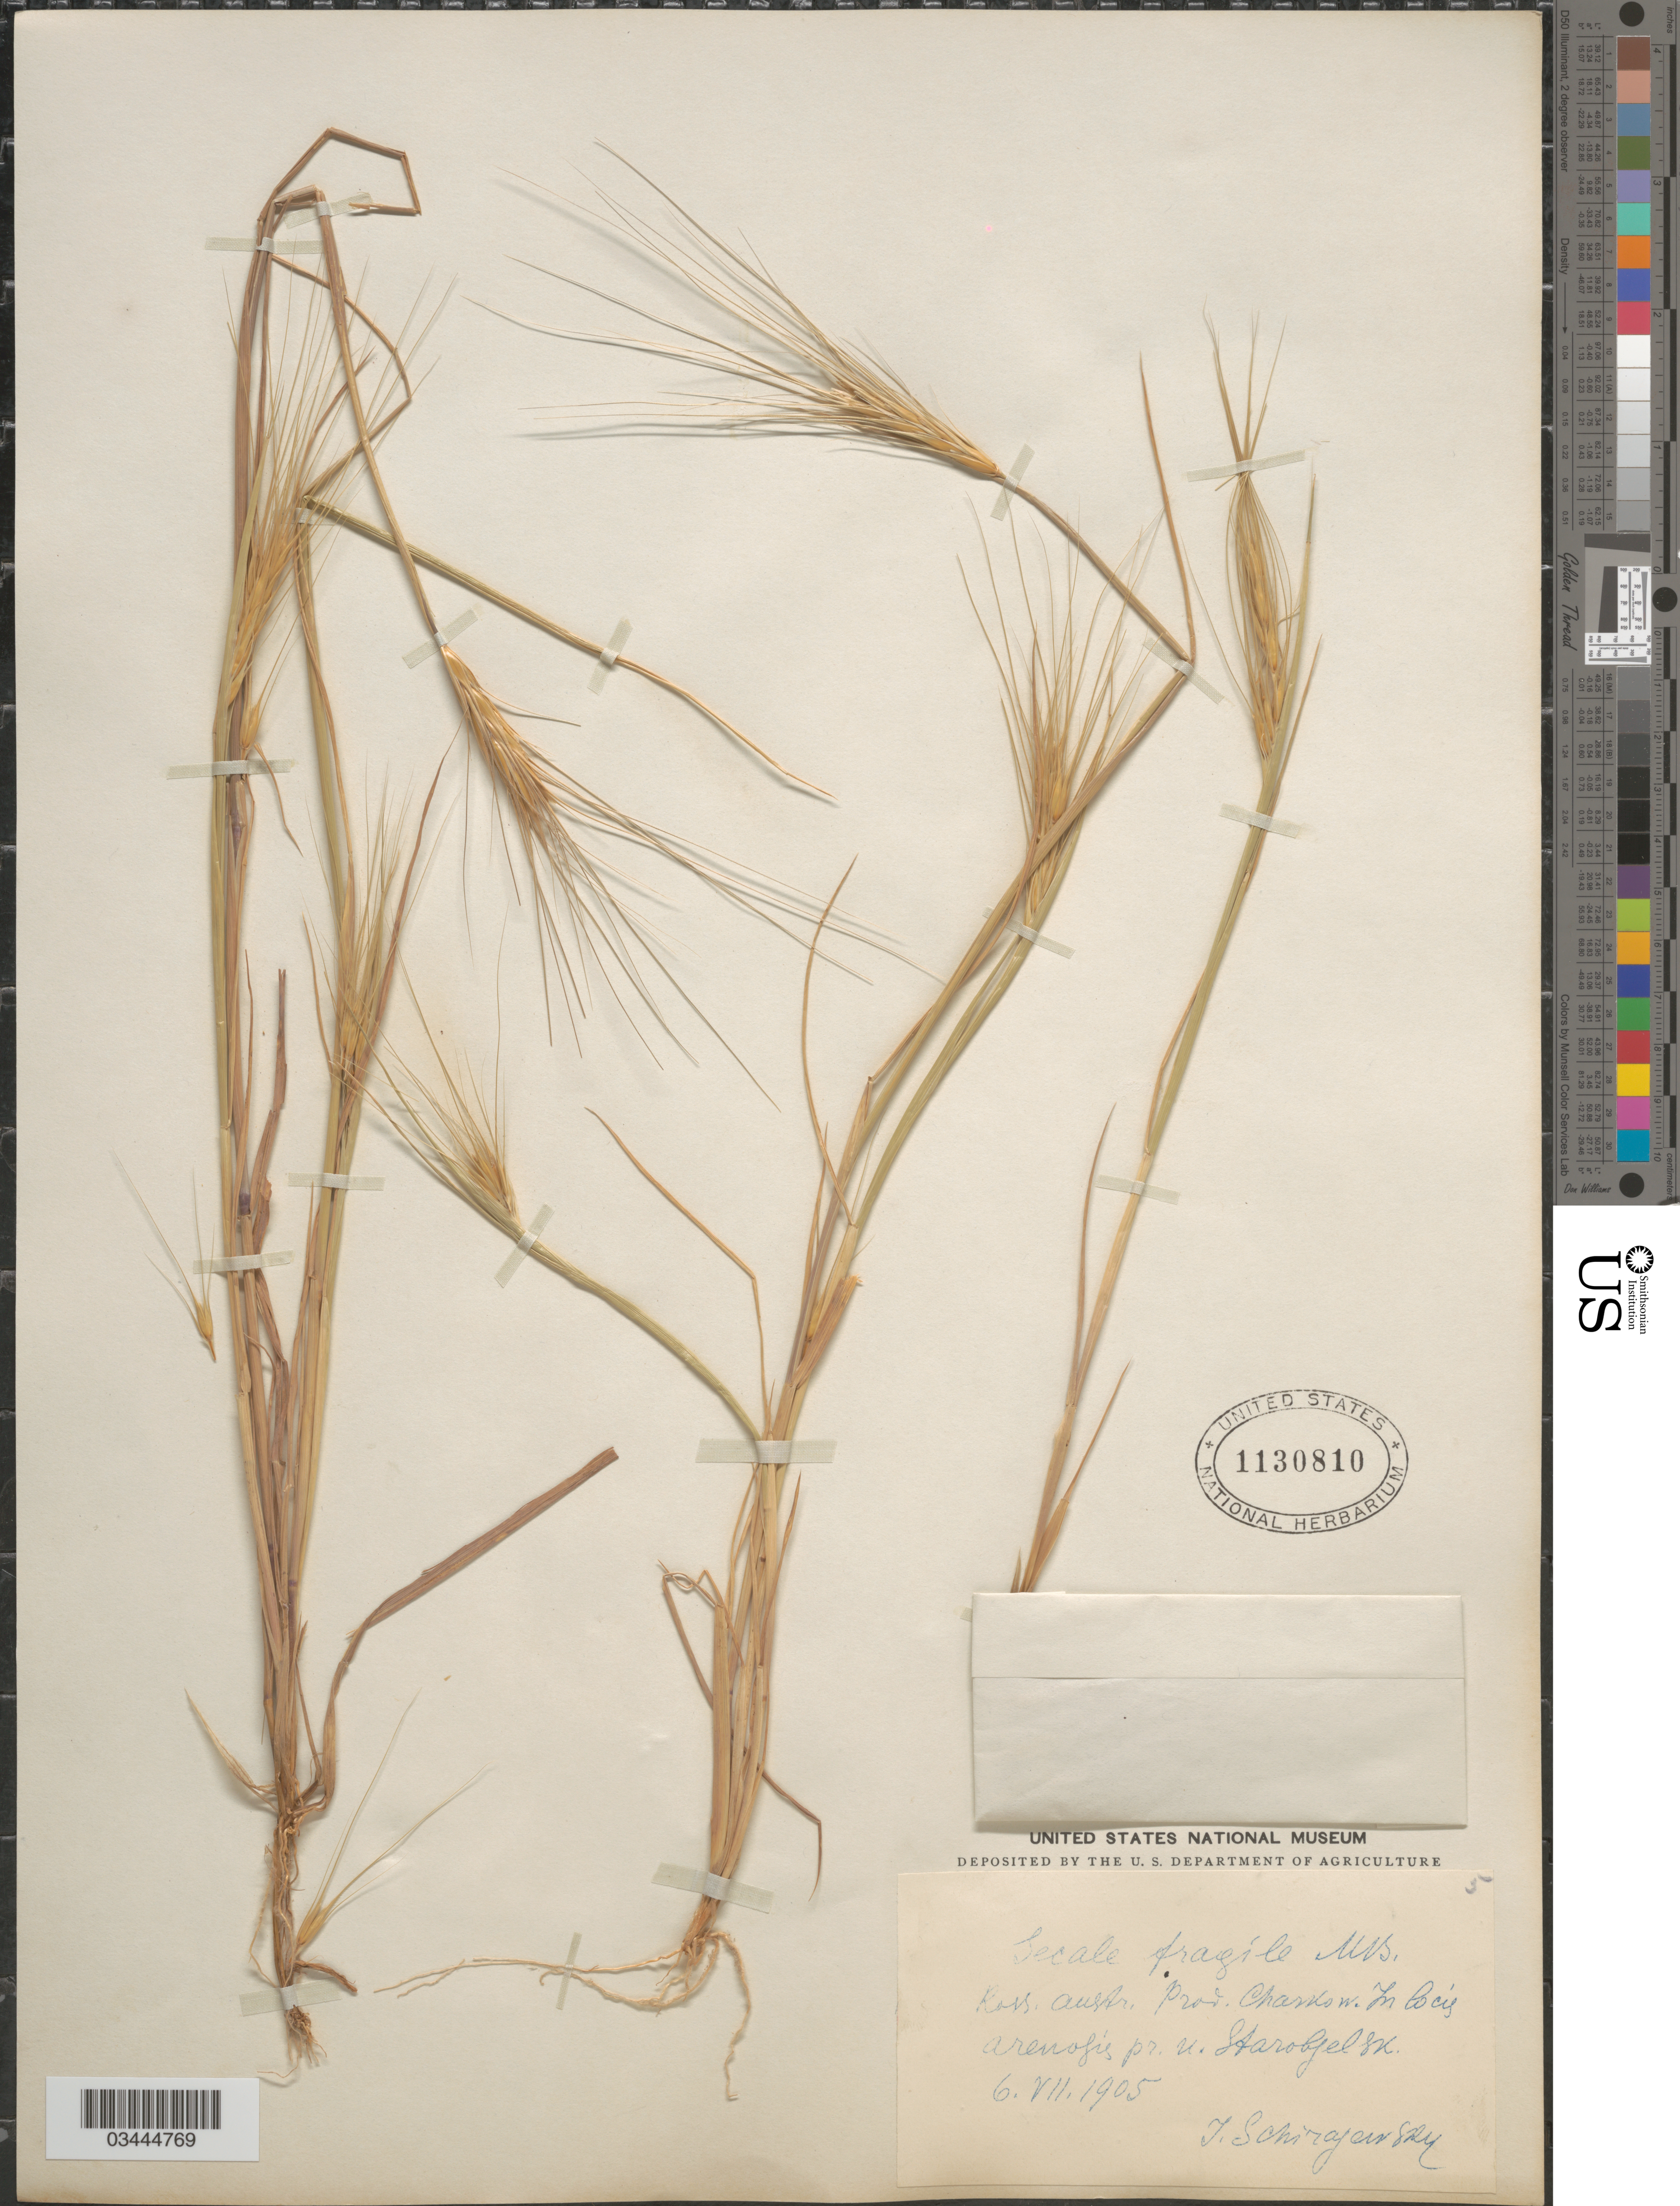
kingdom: Plantae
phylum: Tracheophyta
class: Liliopsida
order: Poales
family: Poaceae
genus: Secale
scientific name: Secale sylvestre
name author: Host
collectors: I. Schirajewsky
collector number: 5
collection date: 1905-07-06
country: Ukraine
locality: Ross. austr. prov. Charkow. In locis arenosis pr. u. Starobjelsk.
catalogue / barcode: US 1130810